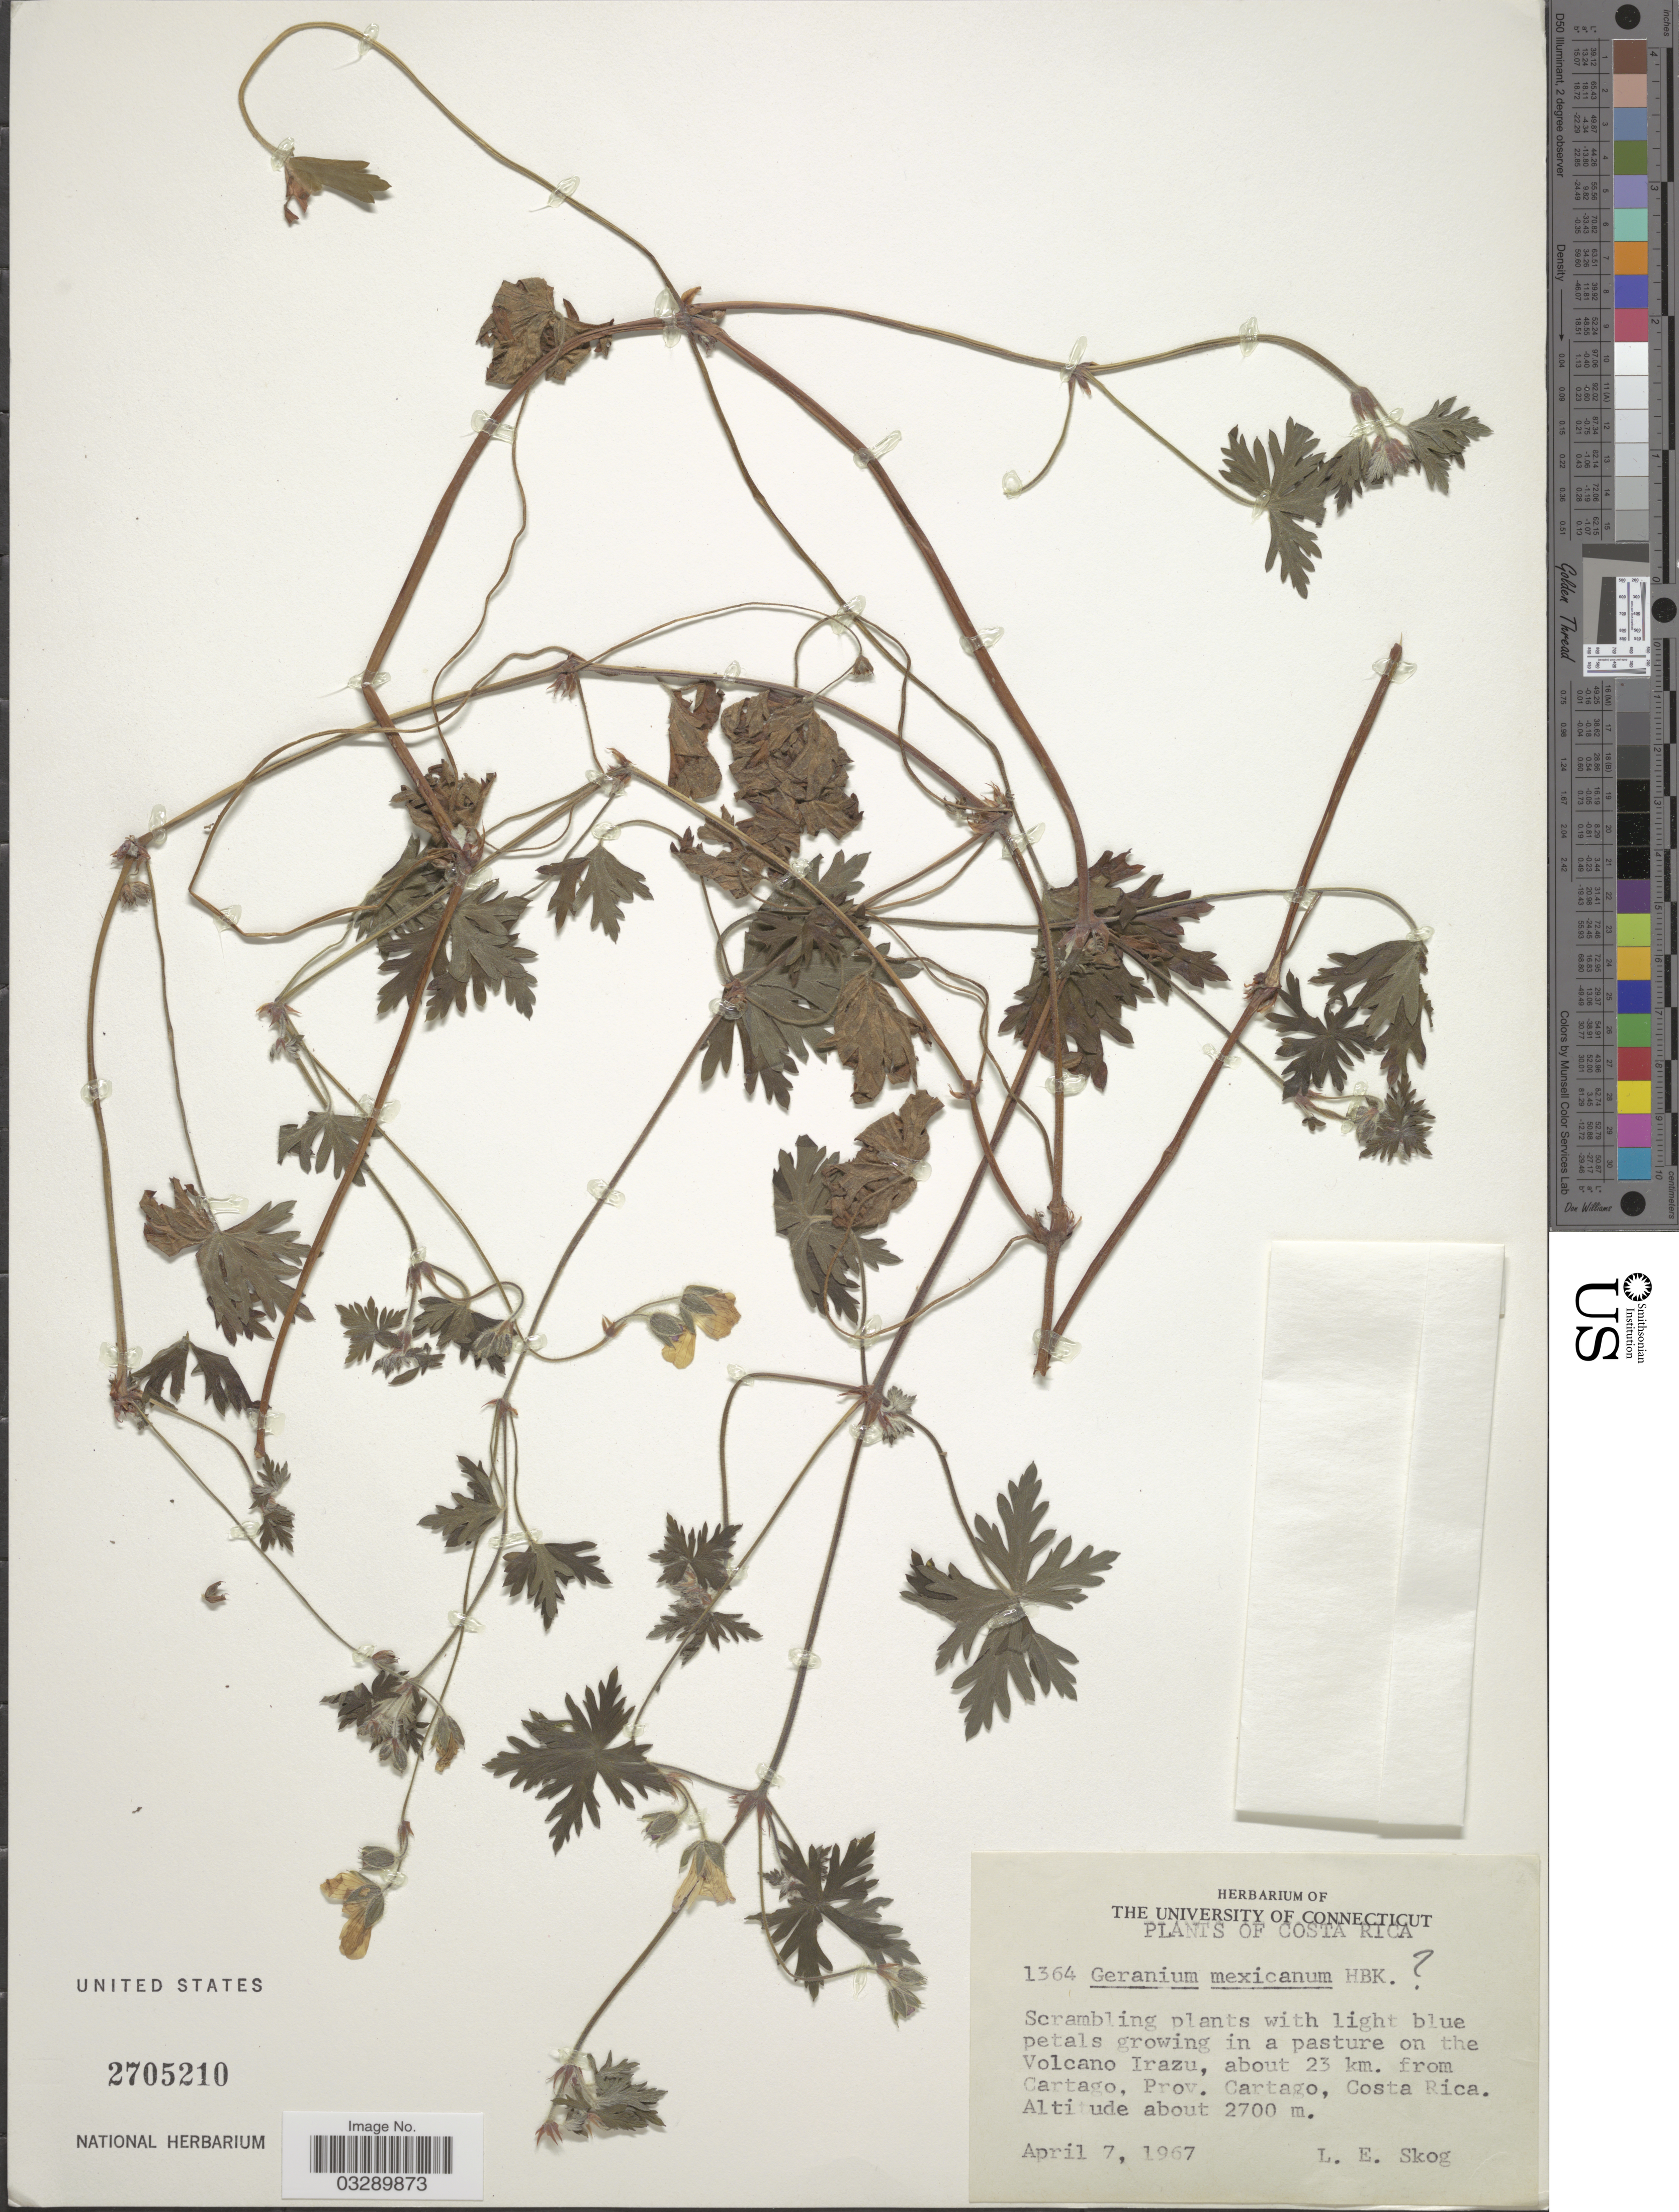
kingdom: Plantae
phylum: Tracheophyta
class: Magnoliopsida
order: Geraniales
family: Geraniaceae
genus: Geranium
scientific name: Geranium sp.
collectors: L. E. Skog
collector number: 1364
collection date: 1967-04-07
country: Costa Rica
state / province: Cartago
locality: In a pasture on the Volcano Irazu, about 23 km. from Cartago.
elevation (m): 2700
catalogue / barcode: US 2705210